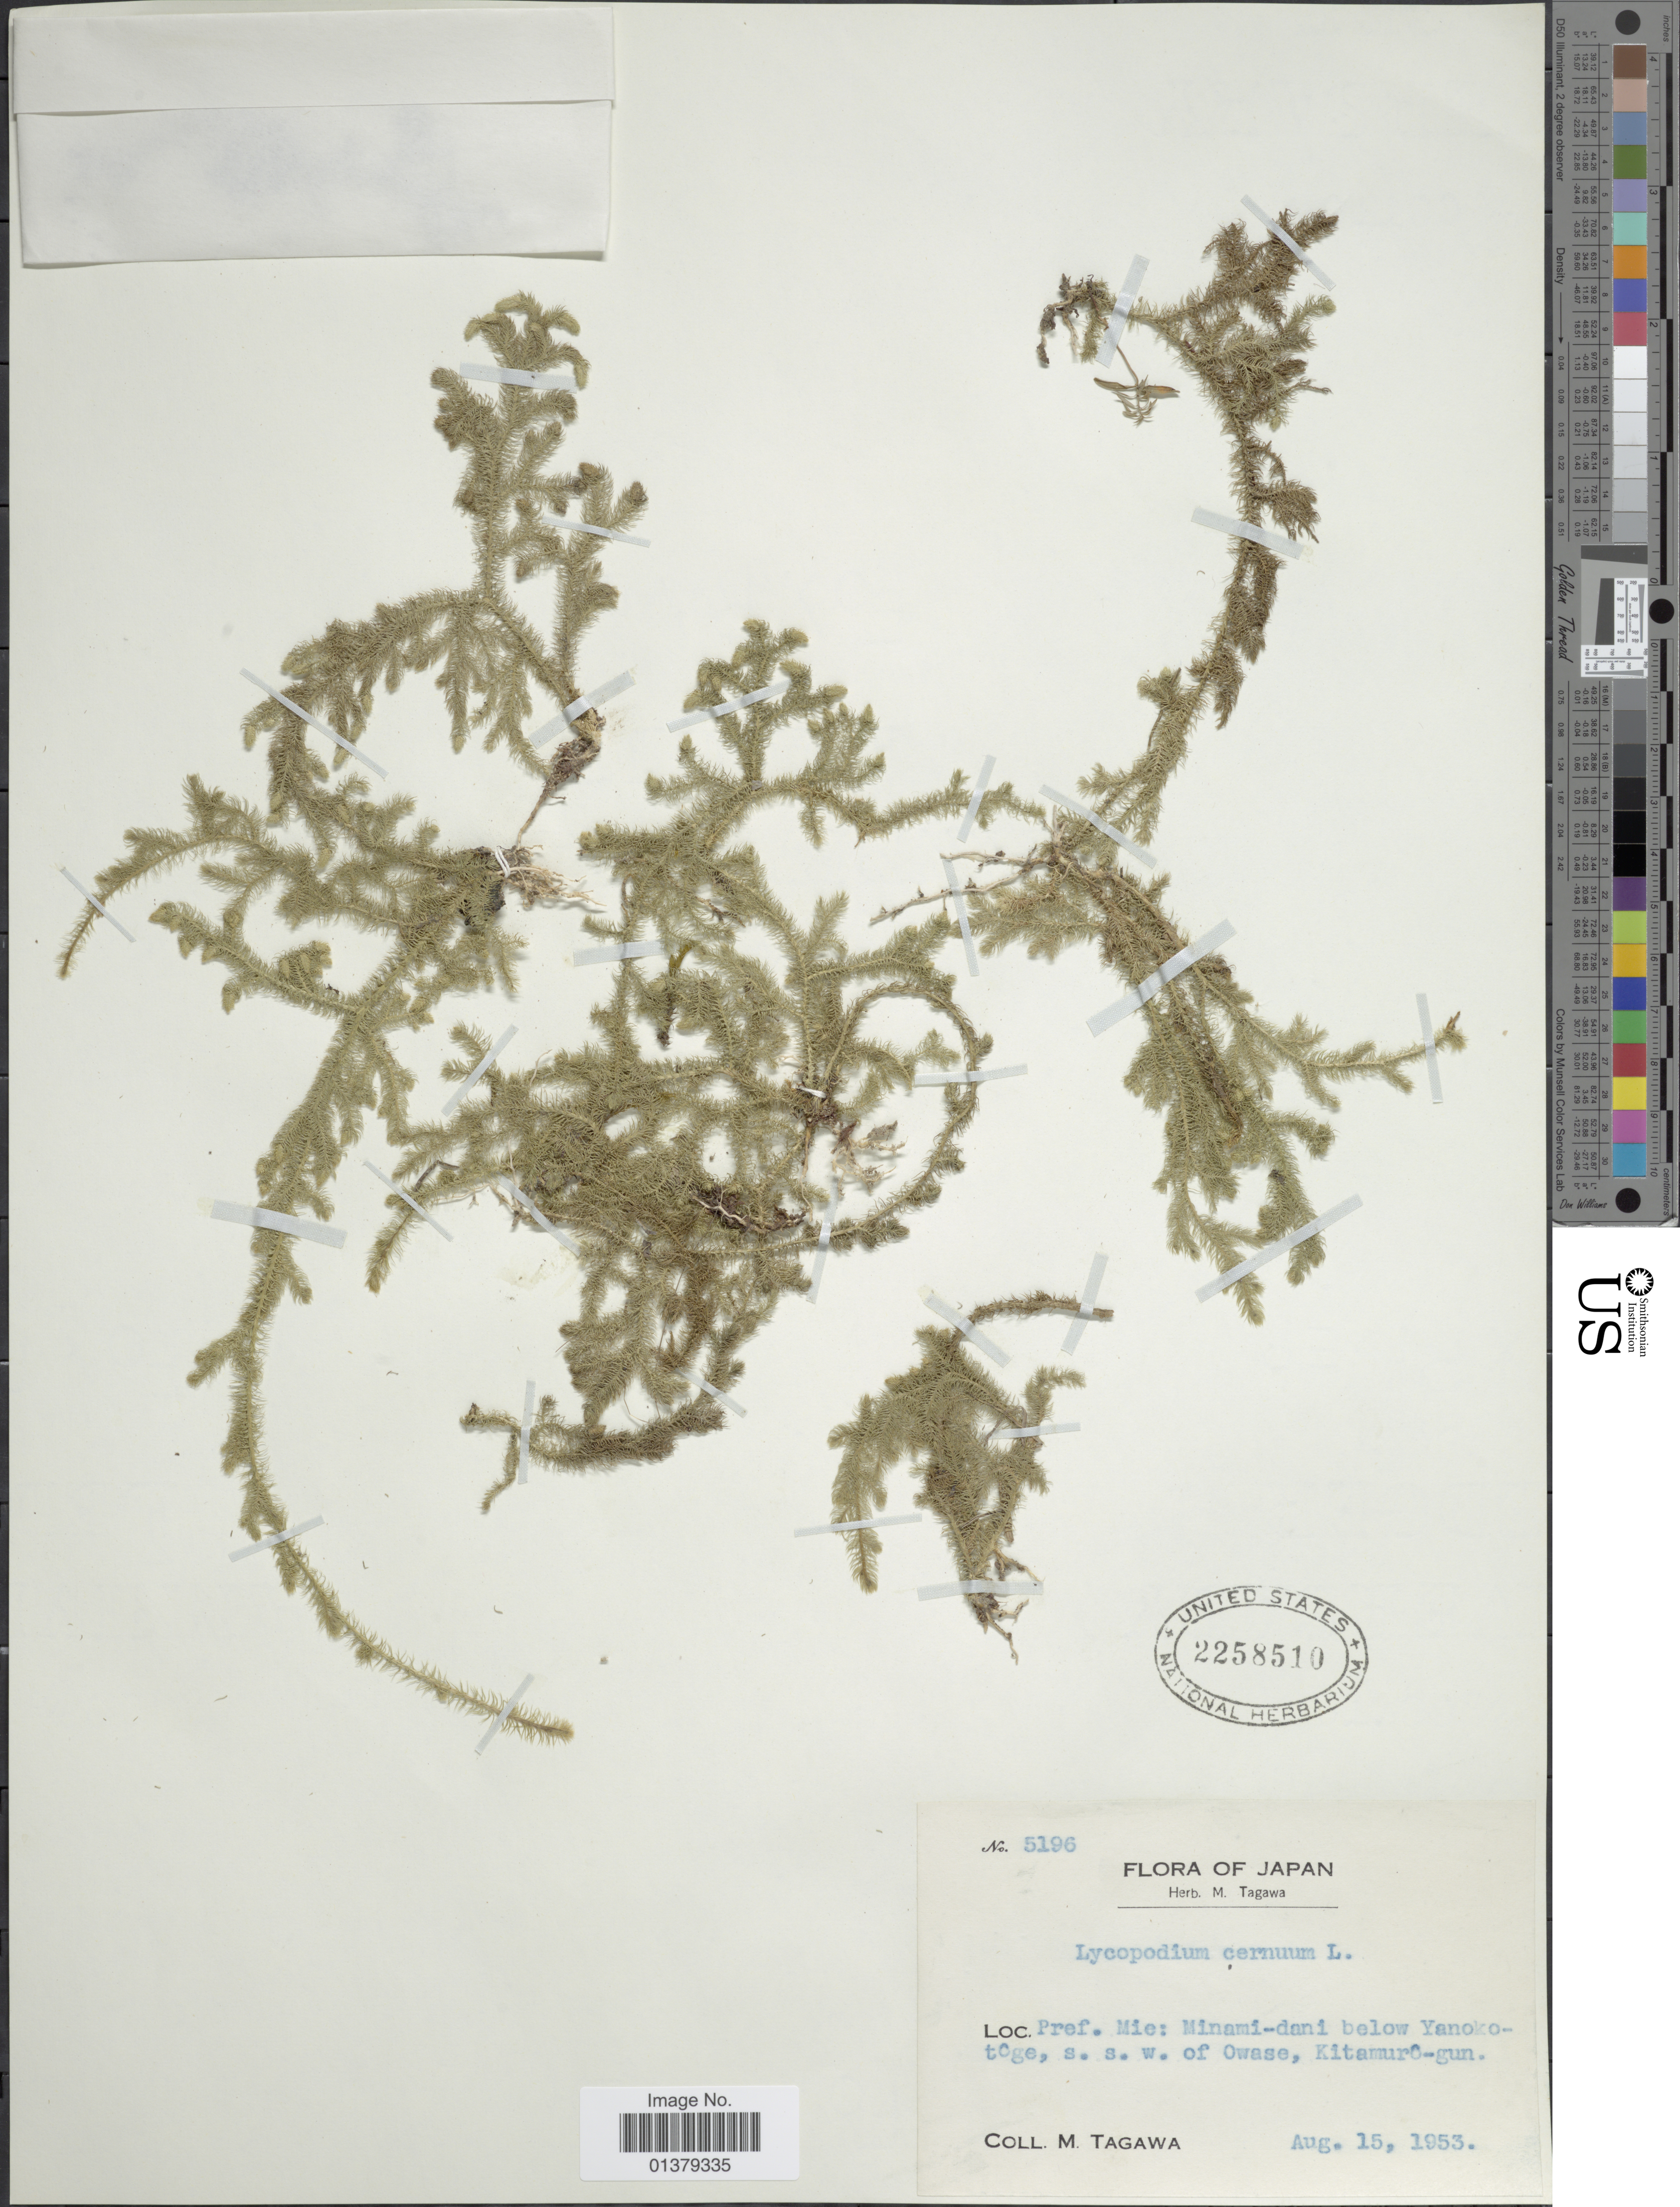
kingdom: Plantae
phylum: Tracheophyta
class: Lycopodiopsida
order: Lycopodiales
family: Lycopodiaceae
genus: Palhinhaea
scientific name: Palhinhaea cernua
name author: (L.) Vasc. & Franco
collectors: M. Tagawa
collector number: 5196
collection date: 1953-08-15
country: Japan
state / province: Mie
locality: Pref.Mie: Minami-dani below Yanokotoge, s.s.w.of Owase, Kitamurô-gun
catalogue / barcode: US 2258510